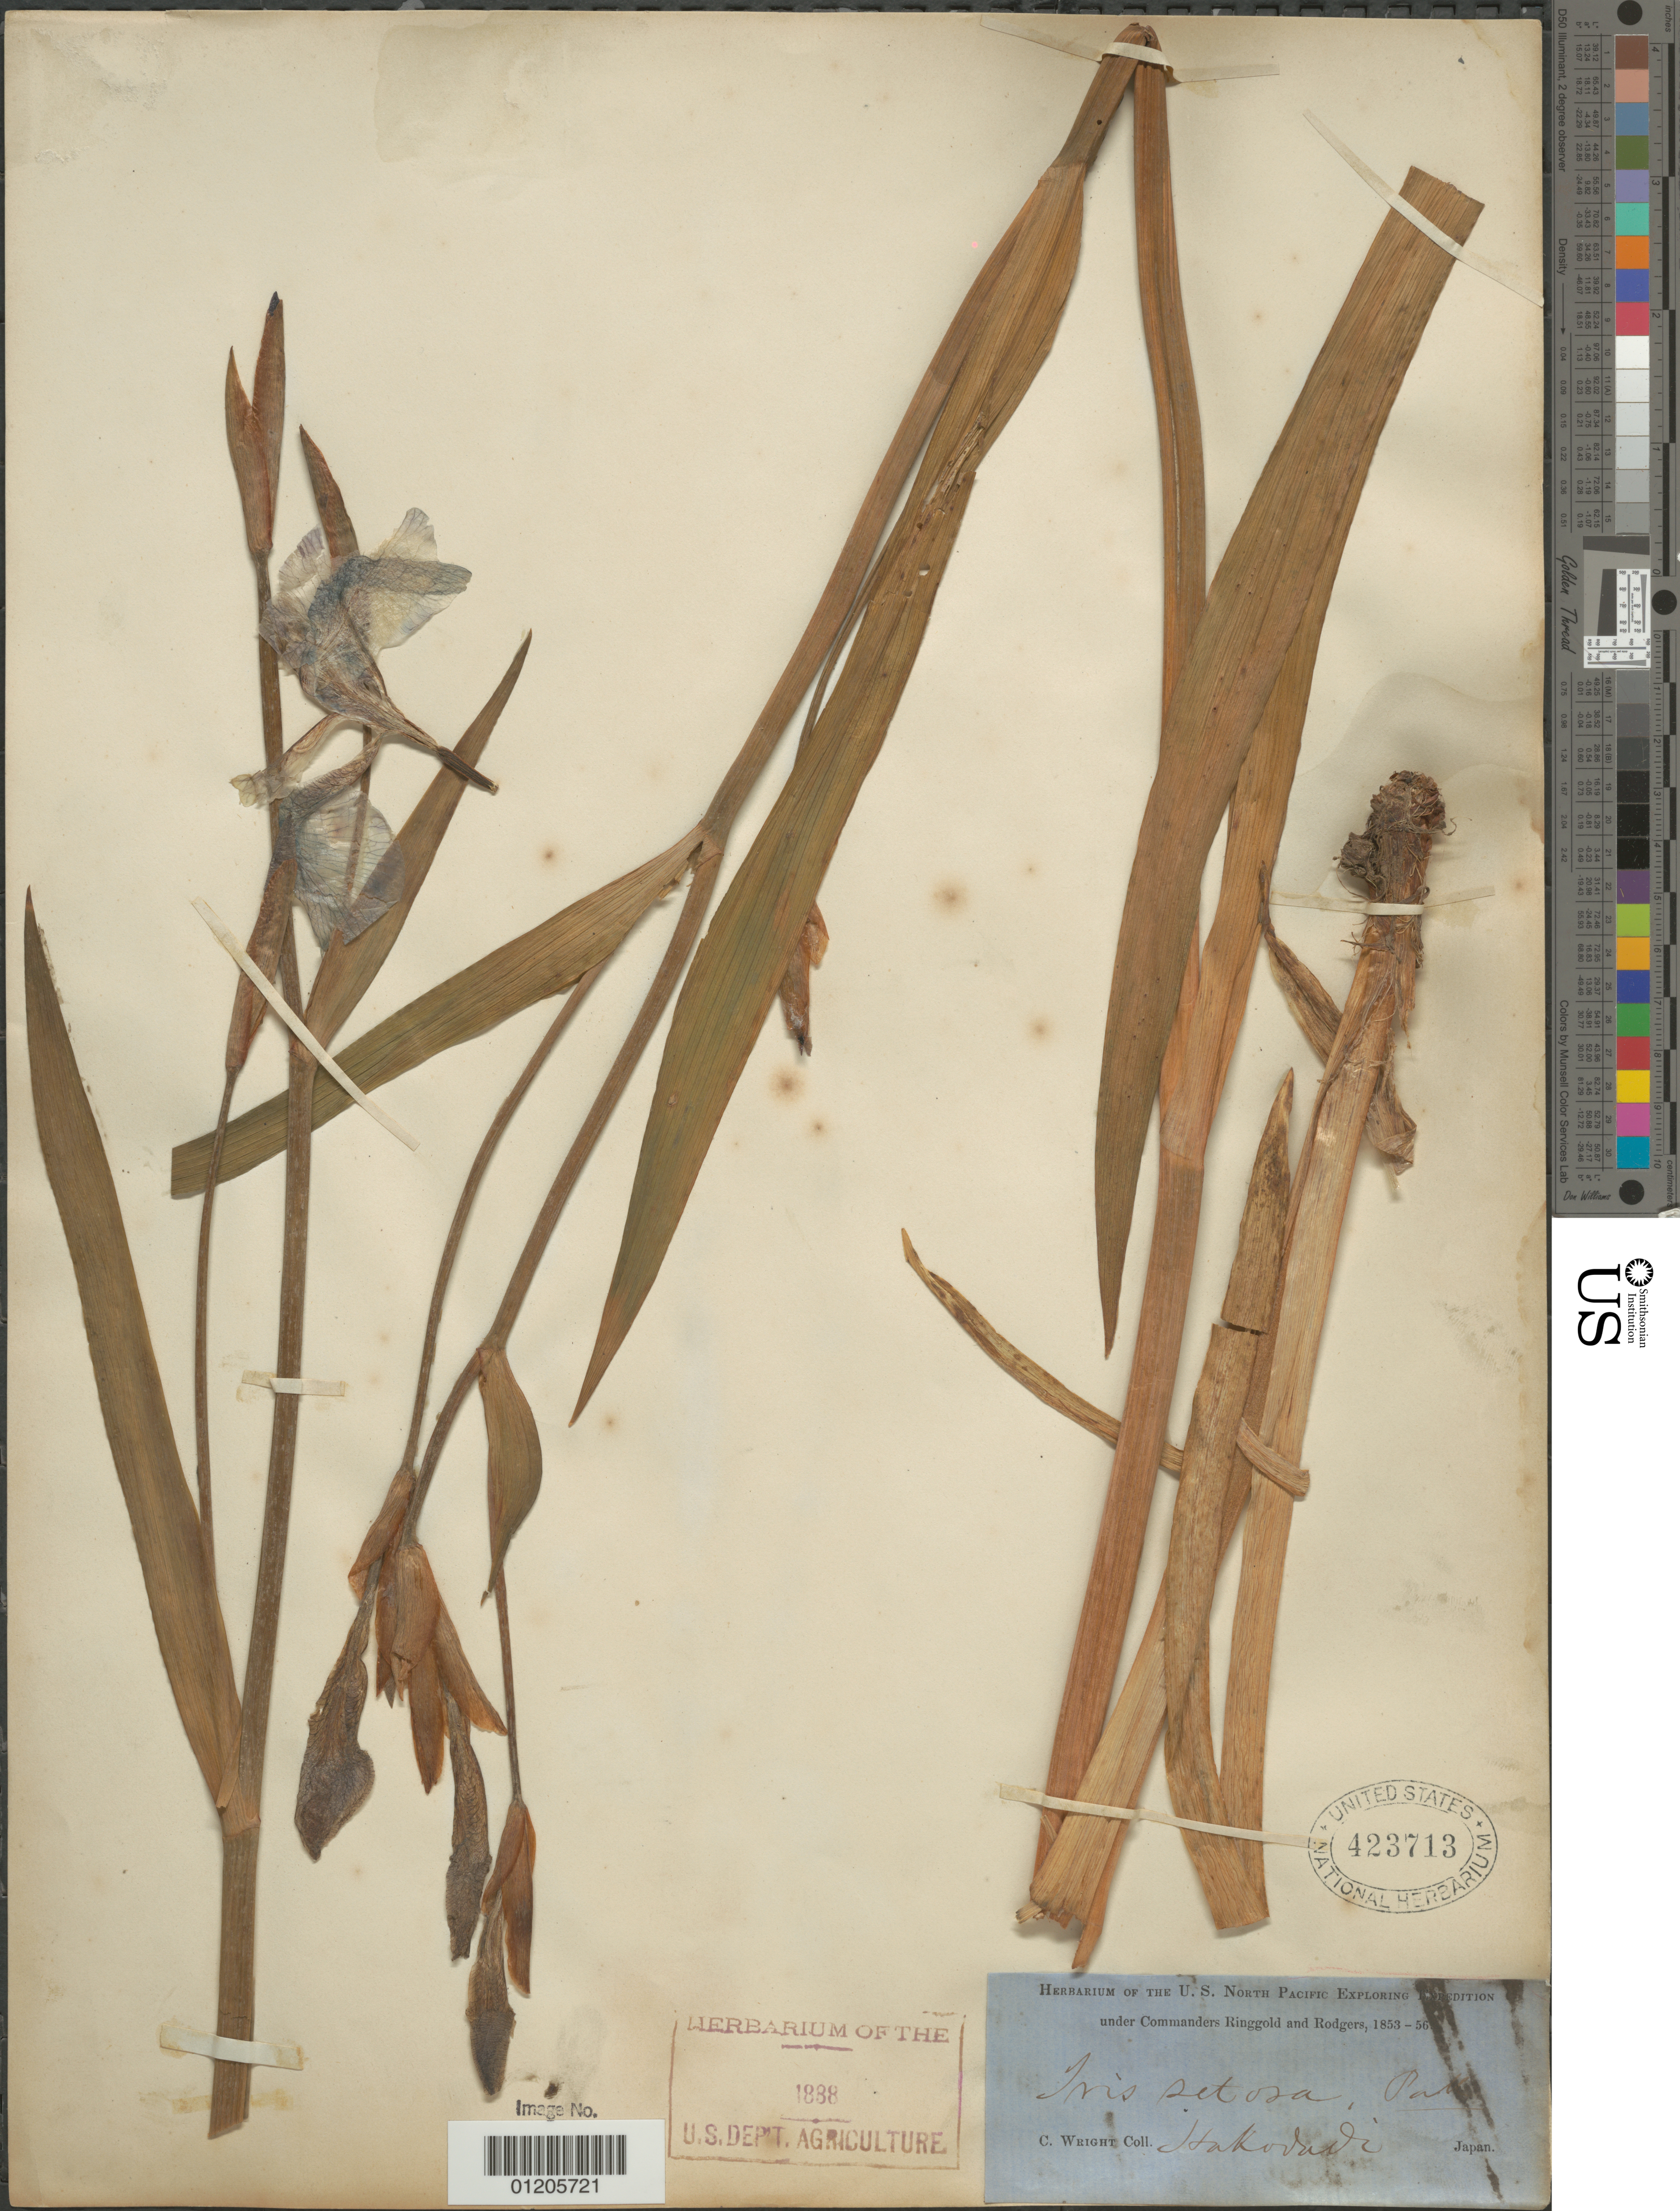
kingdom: Plantae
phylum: Tracheophyta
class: Liliopsida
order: Asparagales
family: Iridaceae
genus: Iris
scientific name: Iris setosa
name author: Pall. ex Link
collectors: C. Wright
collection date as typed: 1853 to -- --- 1856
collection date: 1853/1856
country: Japan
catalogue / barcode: US 423713